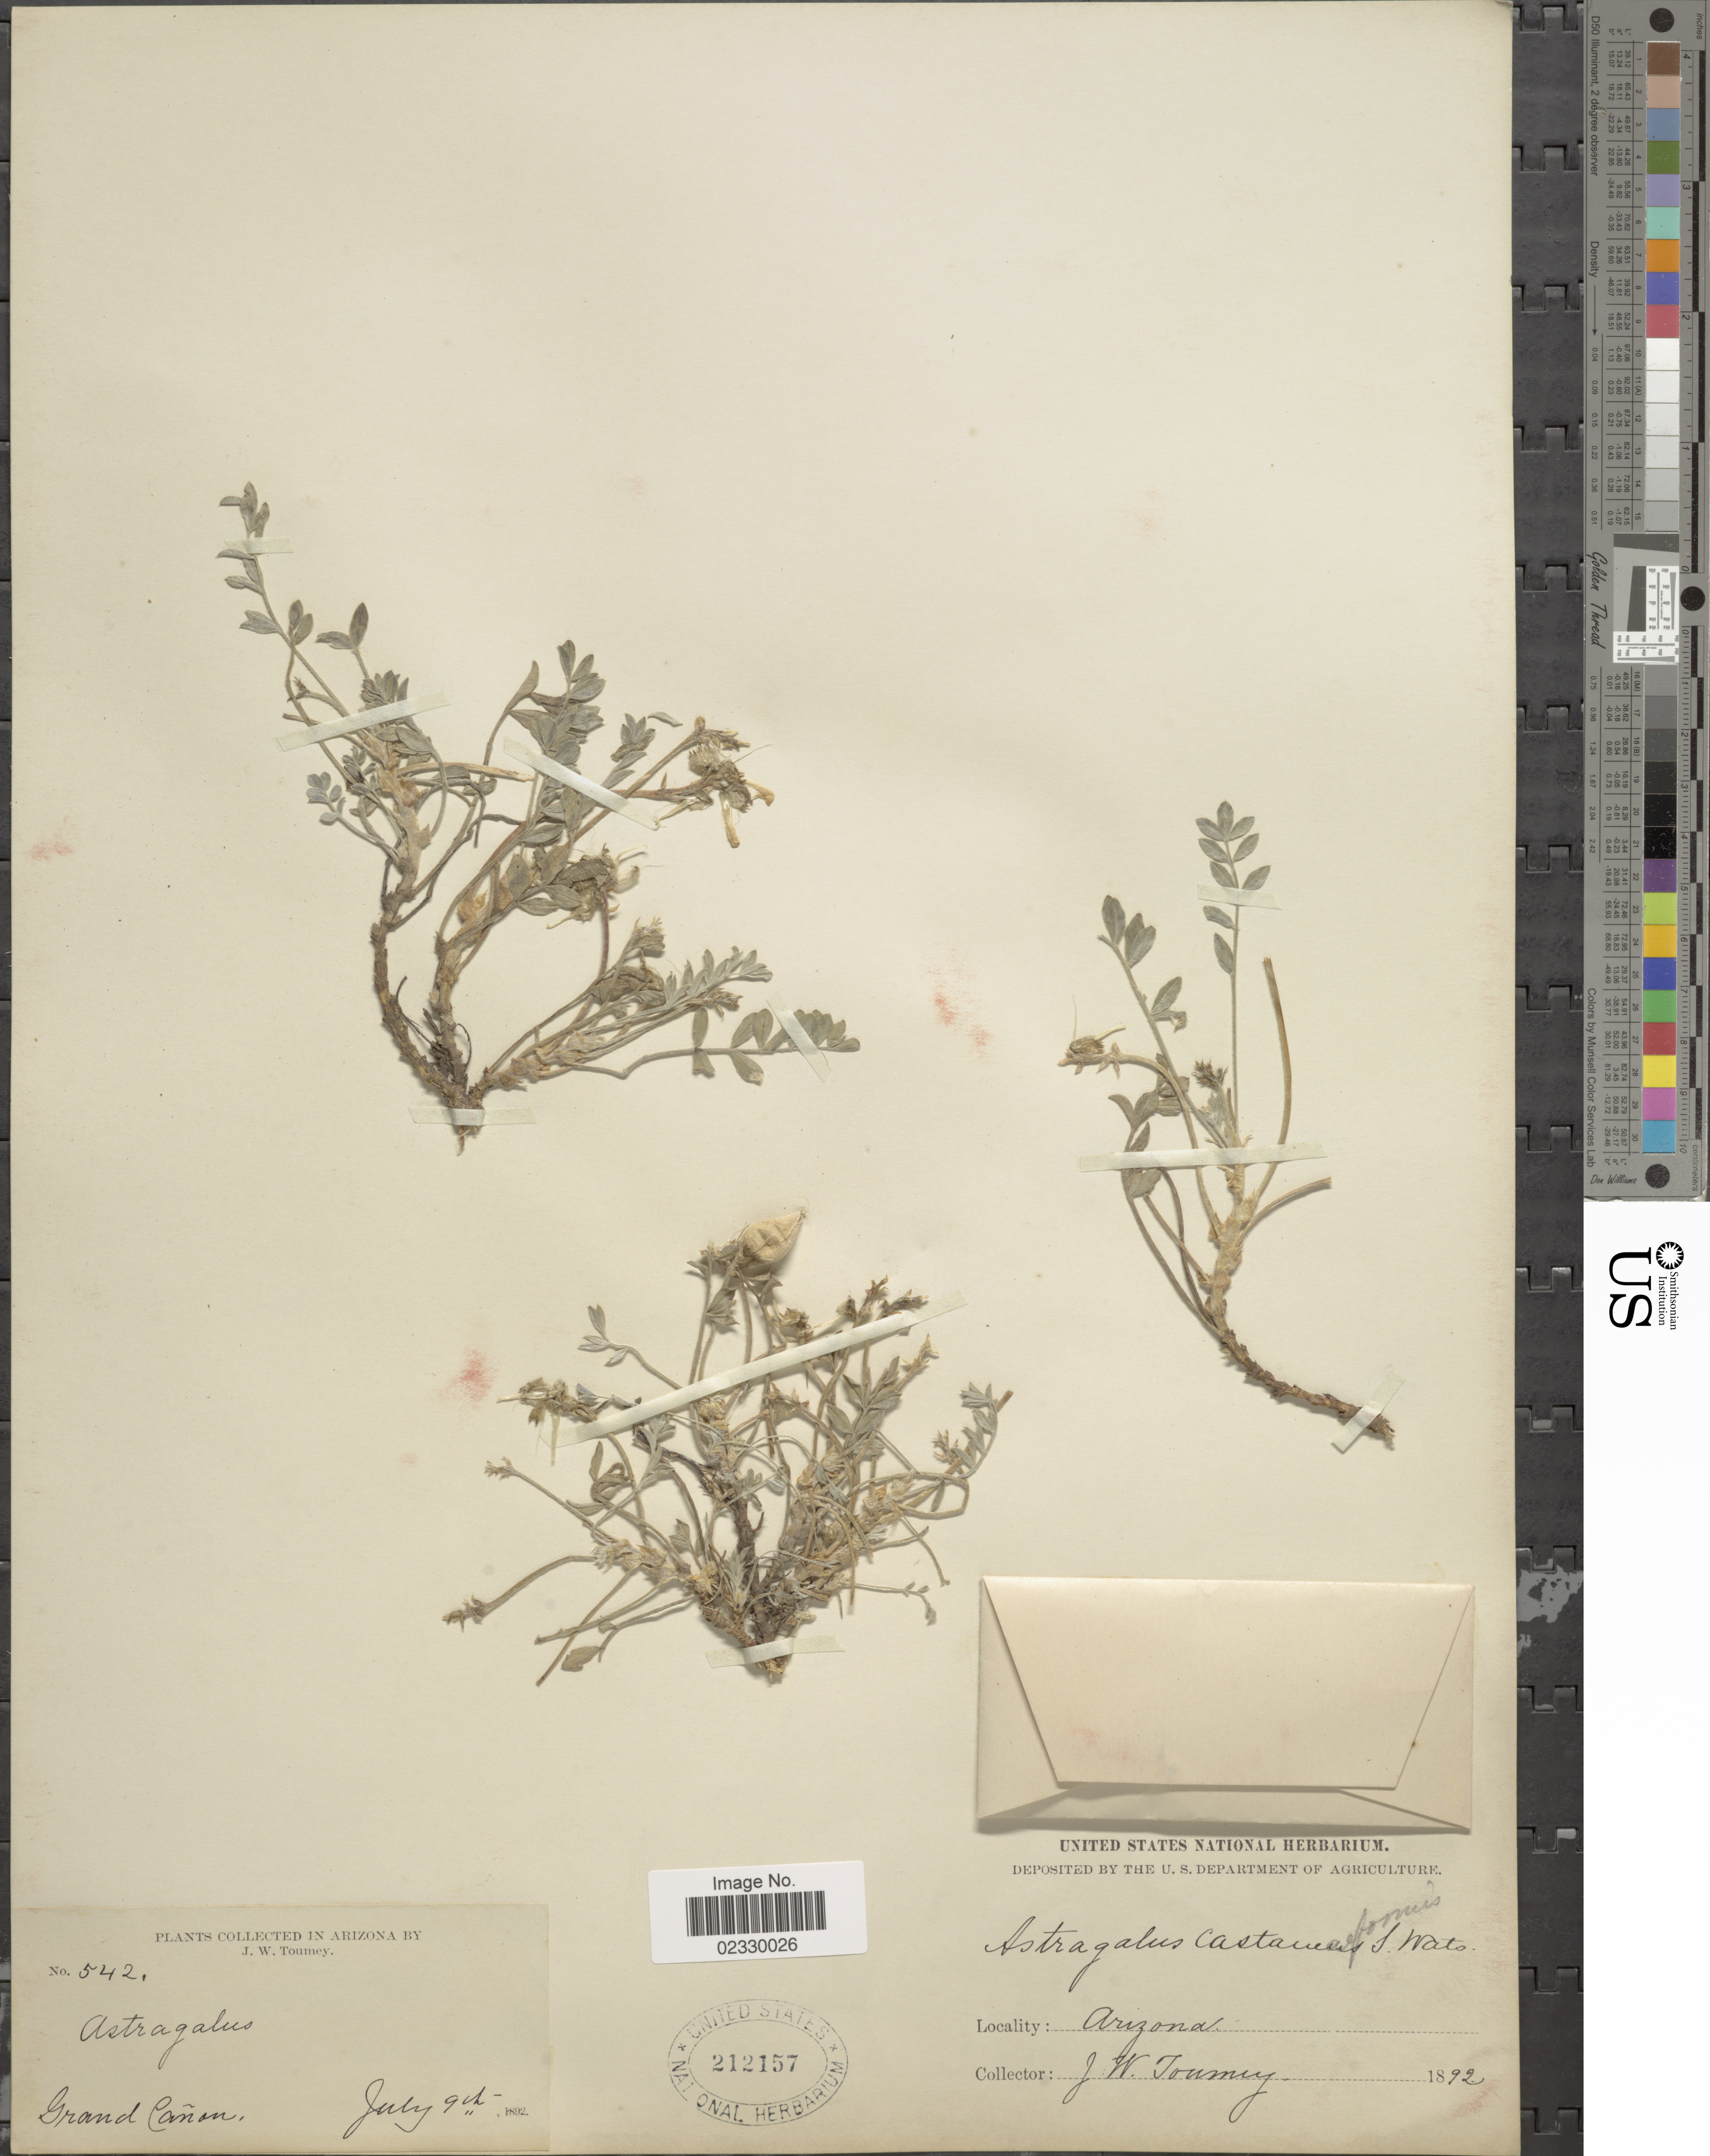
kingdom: Plantae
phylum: Tracheophyta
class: Magnoliopsida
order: Fabales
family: Fabaceae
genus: Astragalus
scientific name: Astragalus castanaeformis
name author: S. Watson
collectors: J. Tourney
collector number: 542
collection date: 1892-07-09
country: United States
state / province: Arizona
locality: Grand Canon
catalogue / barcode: US 212157